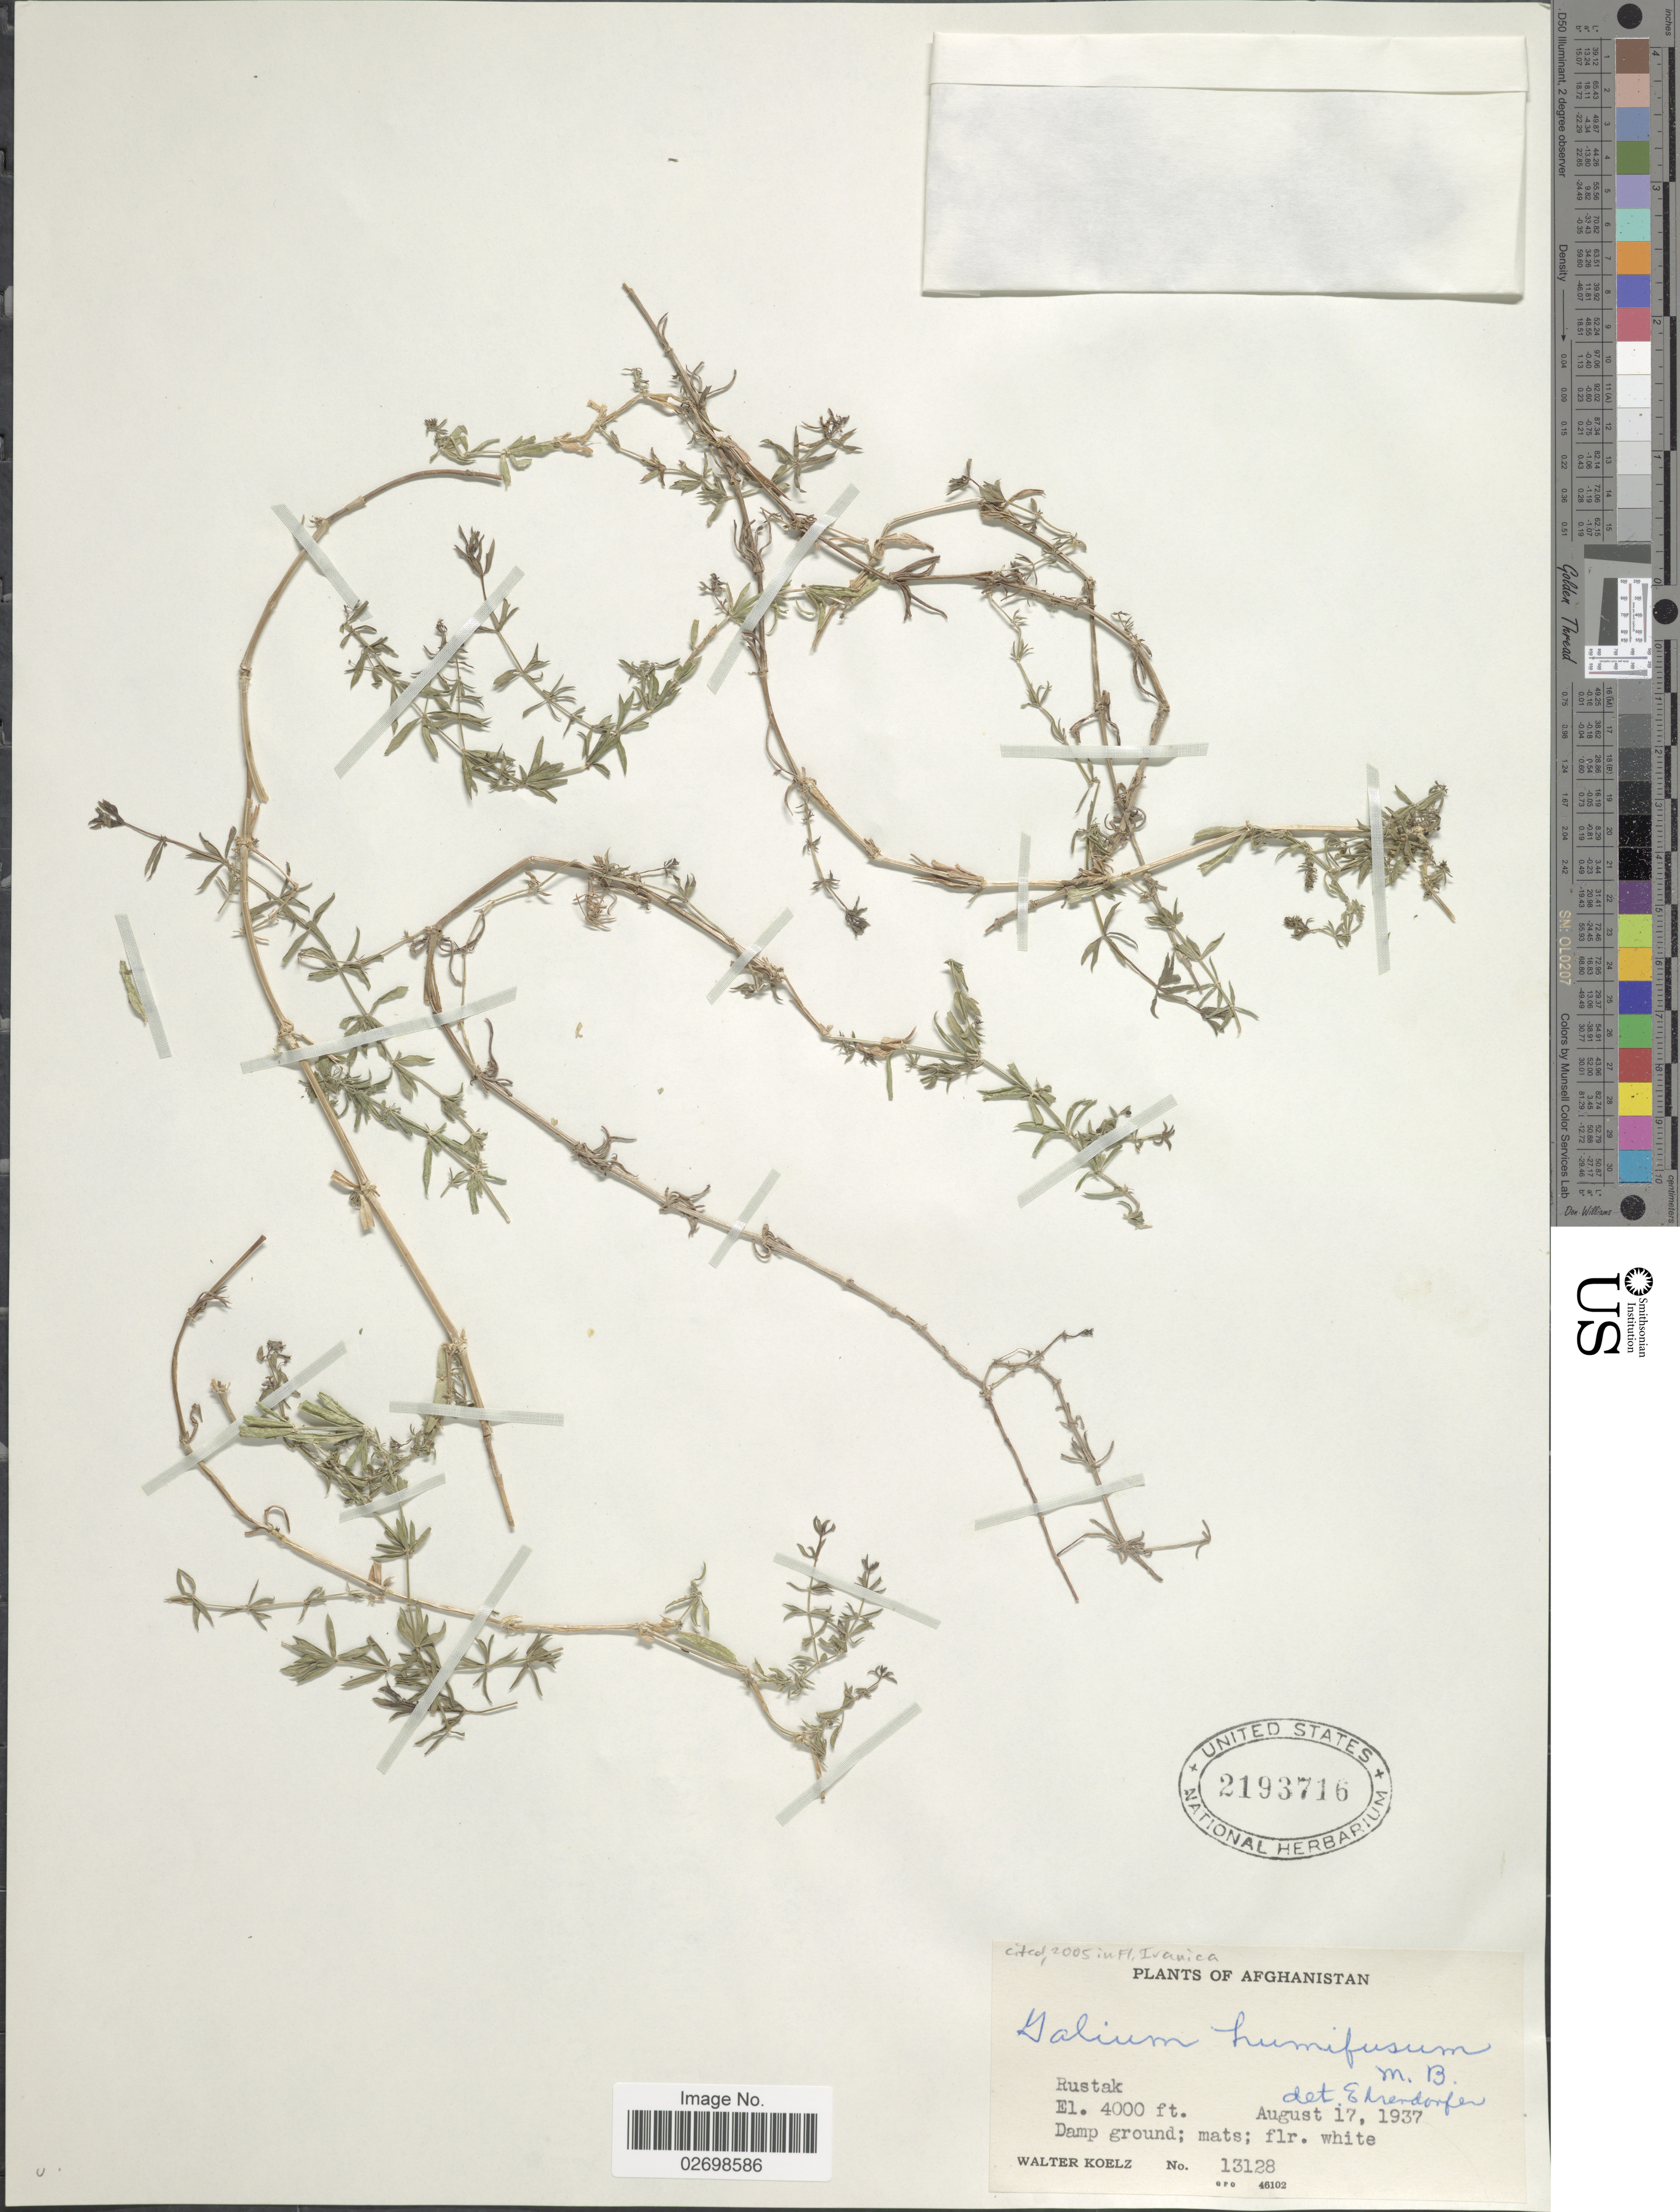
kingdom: Plantae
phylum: Tracheophyta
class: Magnoliopsida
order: Gentianales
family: Rubiaceae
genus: Galium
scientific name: Galium humifusum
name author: M. Bieb.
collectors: W. N. Koelz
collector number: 13128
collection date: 1937-08-17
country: Afghanistan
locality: Rustak, damp ground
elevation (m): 1219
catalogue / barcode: US 2193716